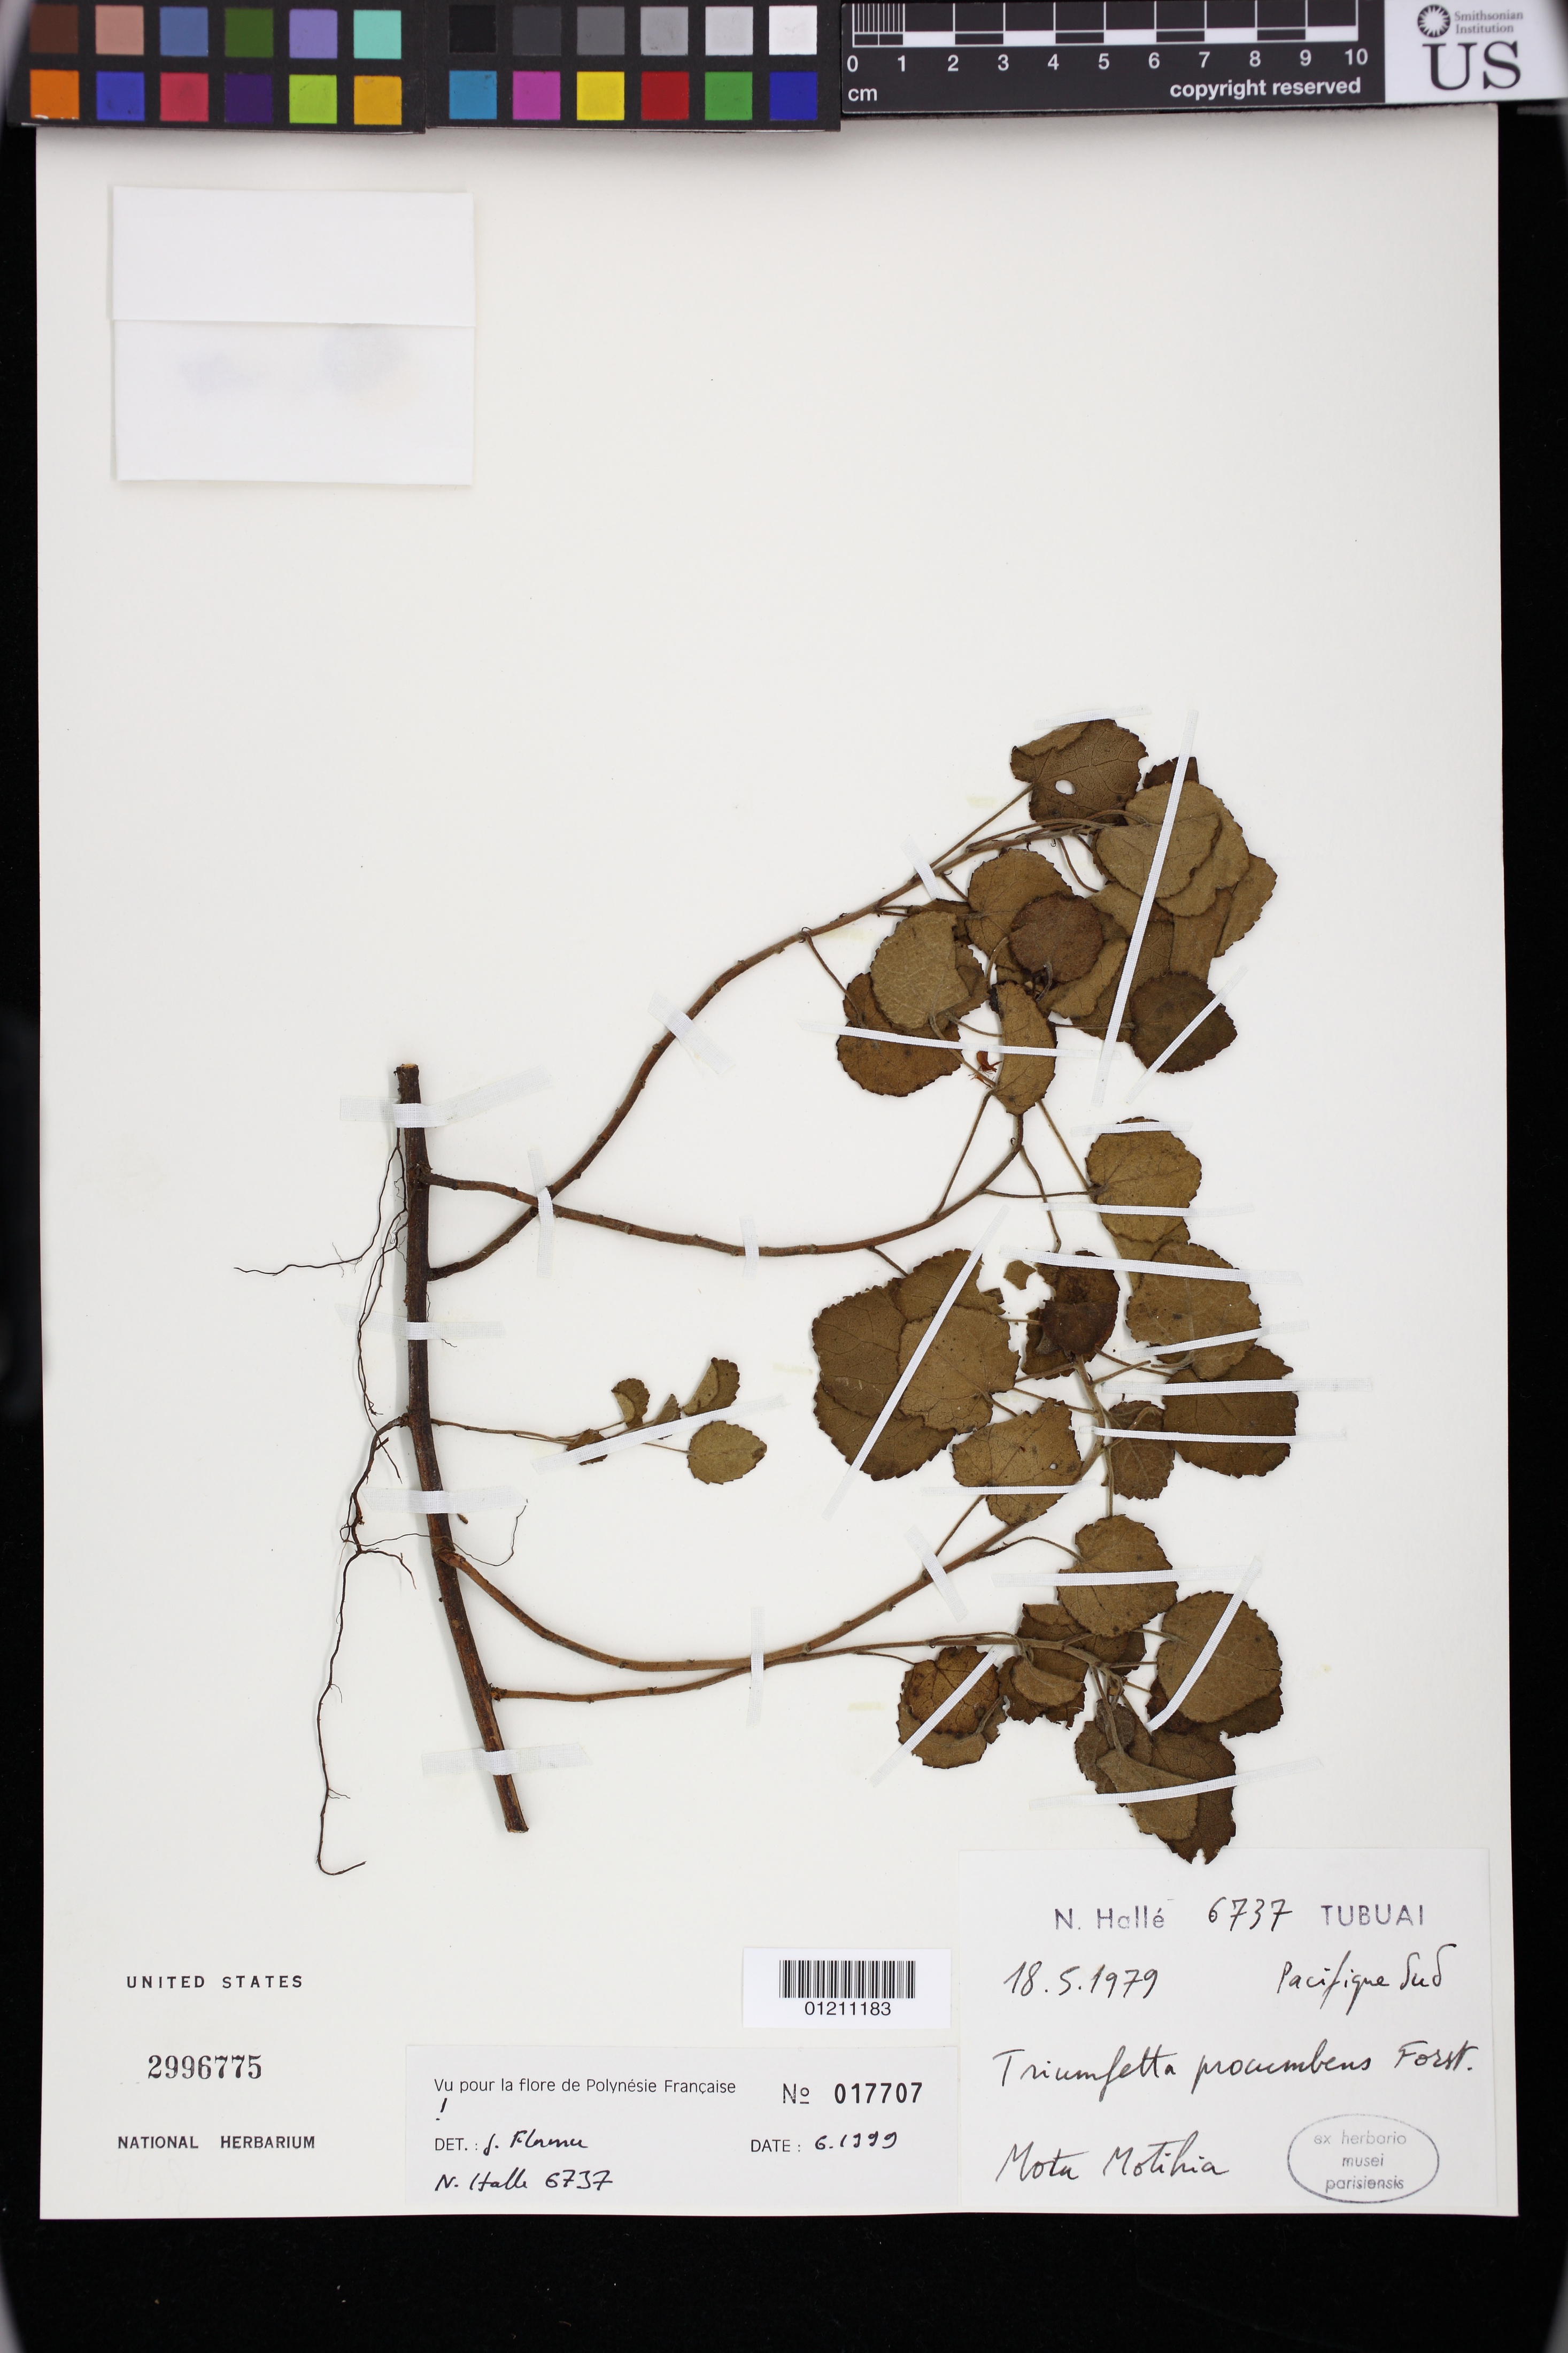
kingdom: Plantae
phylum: Tracheophyta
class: Magnoliopsida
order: Malvales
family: Malvaceae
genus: Triumfetta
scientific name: Triumfetta procumbens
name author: G. Forst.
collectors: N. Hallé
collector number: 6737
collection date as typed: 18 May 1979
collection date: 1979-05-18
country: French Polynesia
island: Tubuai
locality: Tubuai: Motu Motihia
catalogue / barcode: US 2996775